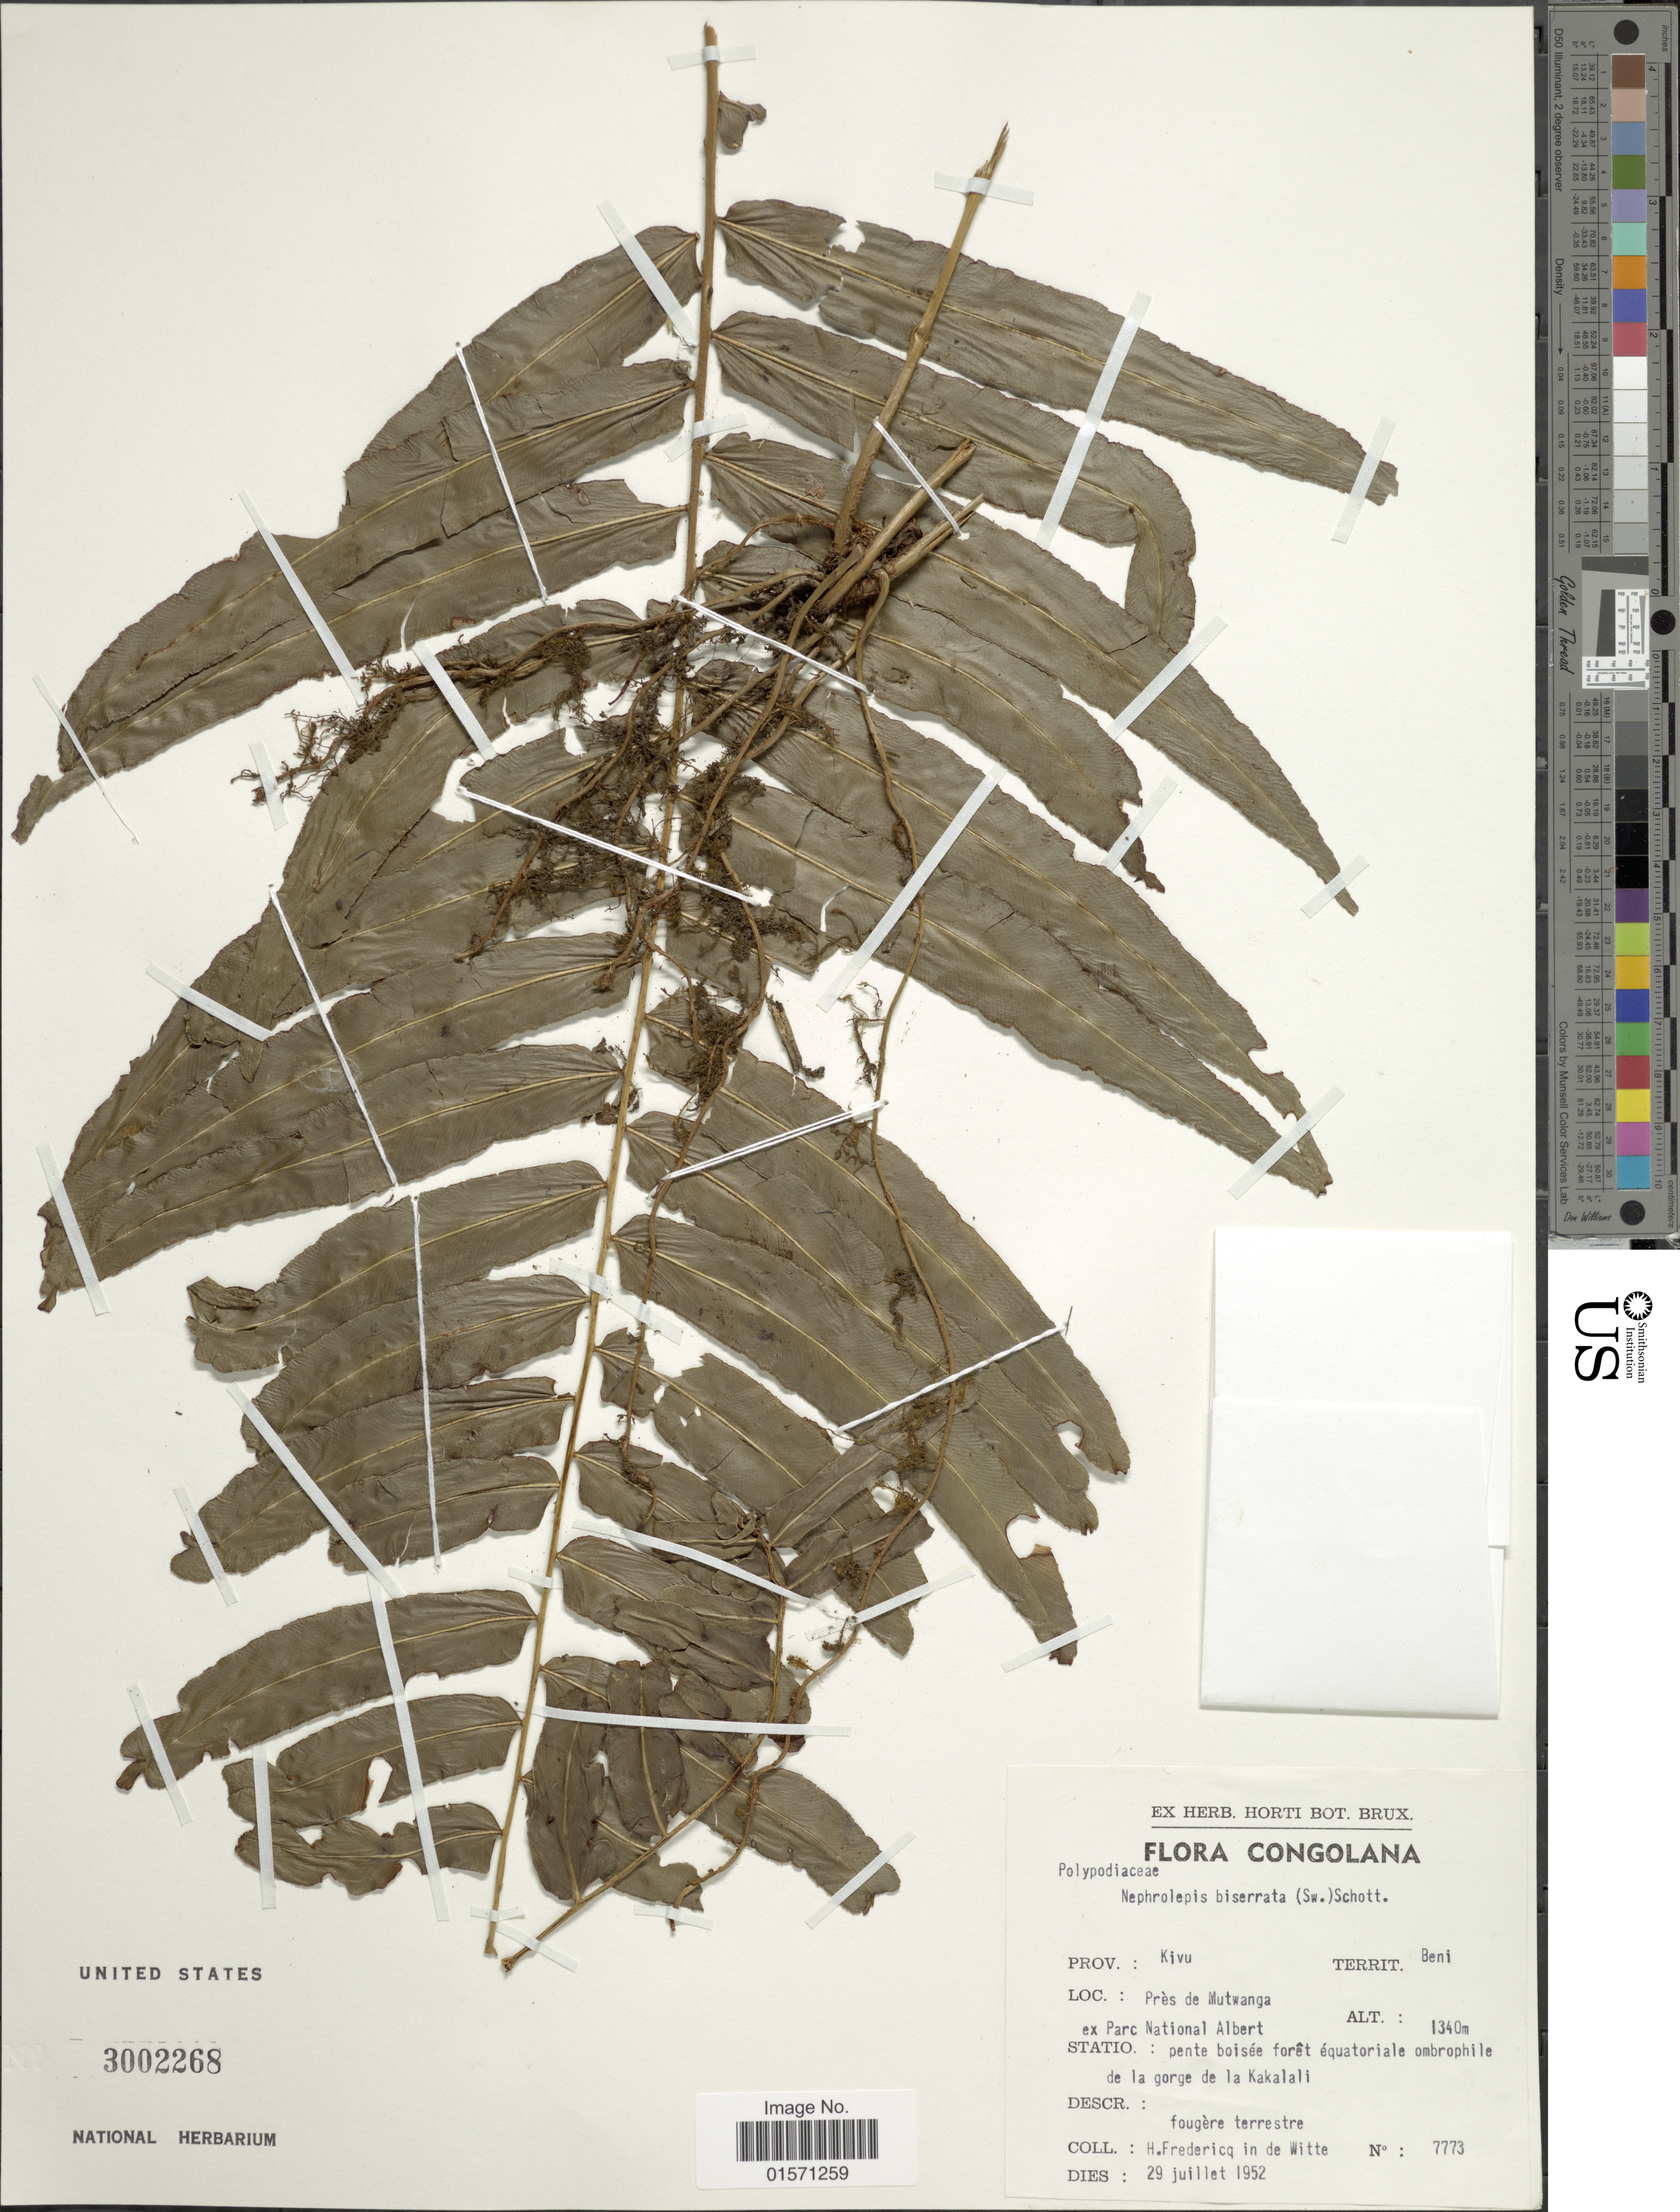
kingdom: Plantae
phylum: Tracheophyta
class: Polypodiopsida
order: Polypodiales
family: Nephrolepidaceae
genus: Nephrolepis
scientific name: Nephrolepis biserrata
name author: (Sw.) Schott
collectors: H. in de Witte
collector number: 7773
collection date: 1952-07-29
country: Congo, Democratic Republic of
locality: Congolana. Prov.: Kivu. Territ. Beni. Près de Mutwanga ex parc National Albert. Statio.: pente boisée forêt équatoriale ombrophile de la gorge de la Kakalali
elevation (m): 1340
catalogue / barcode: US 3002268